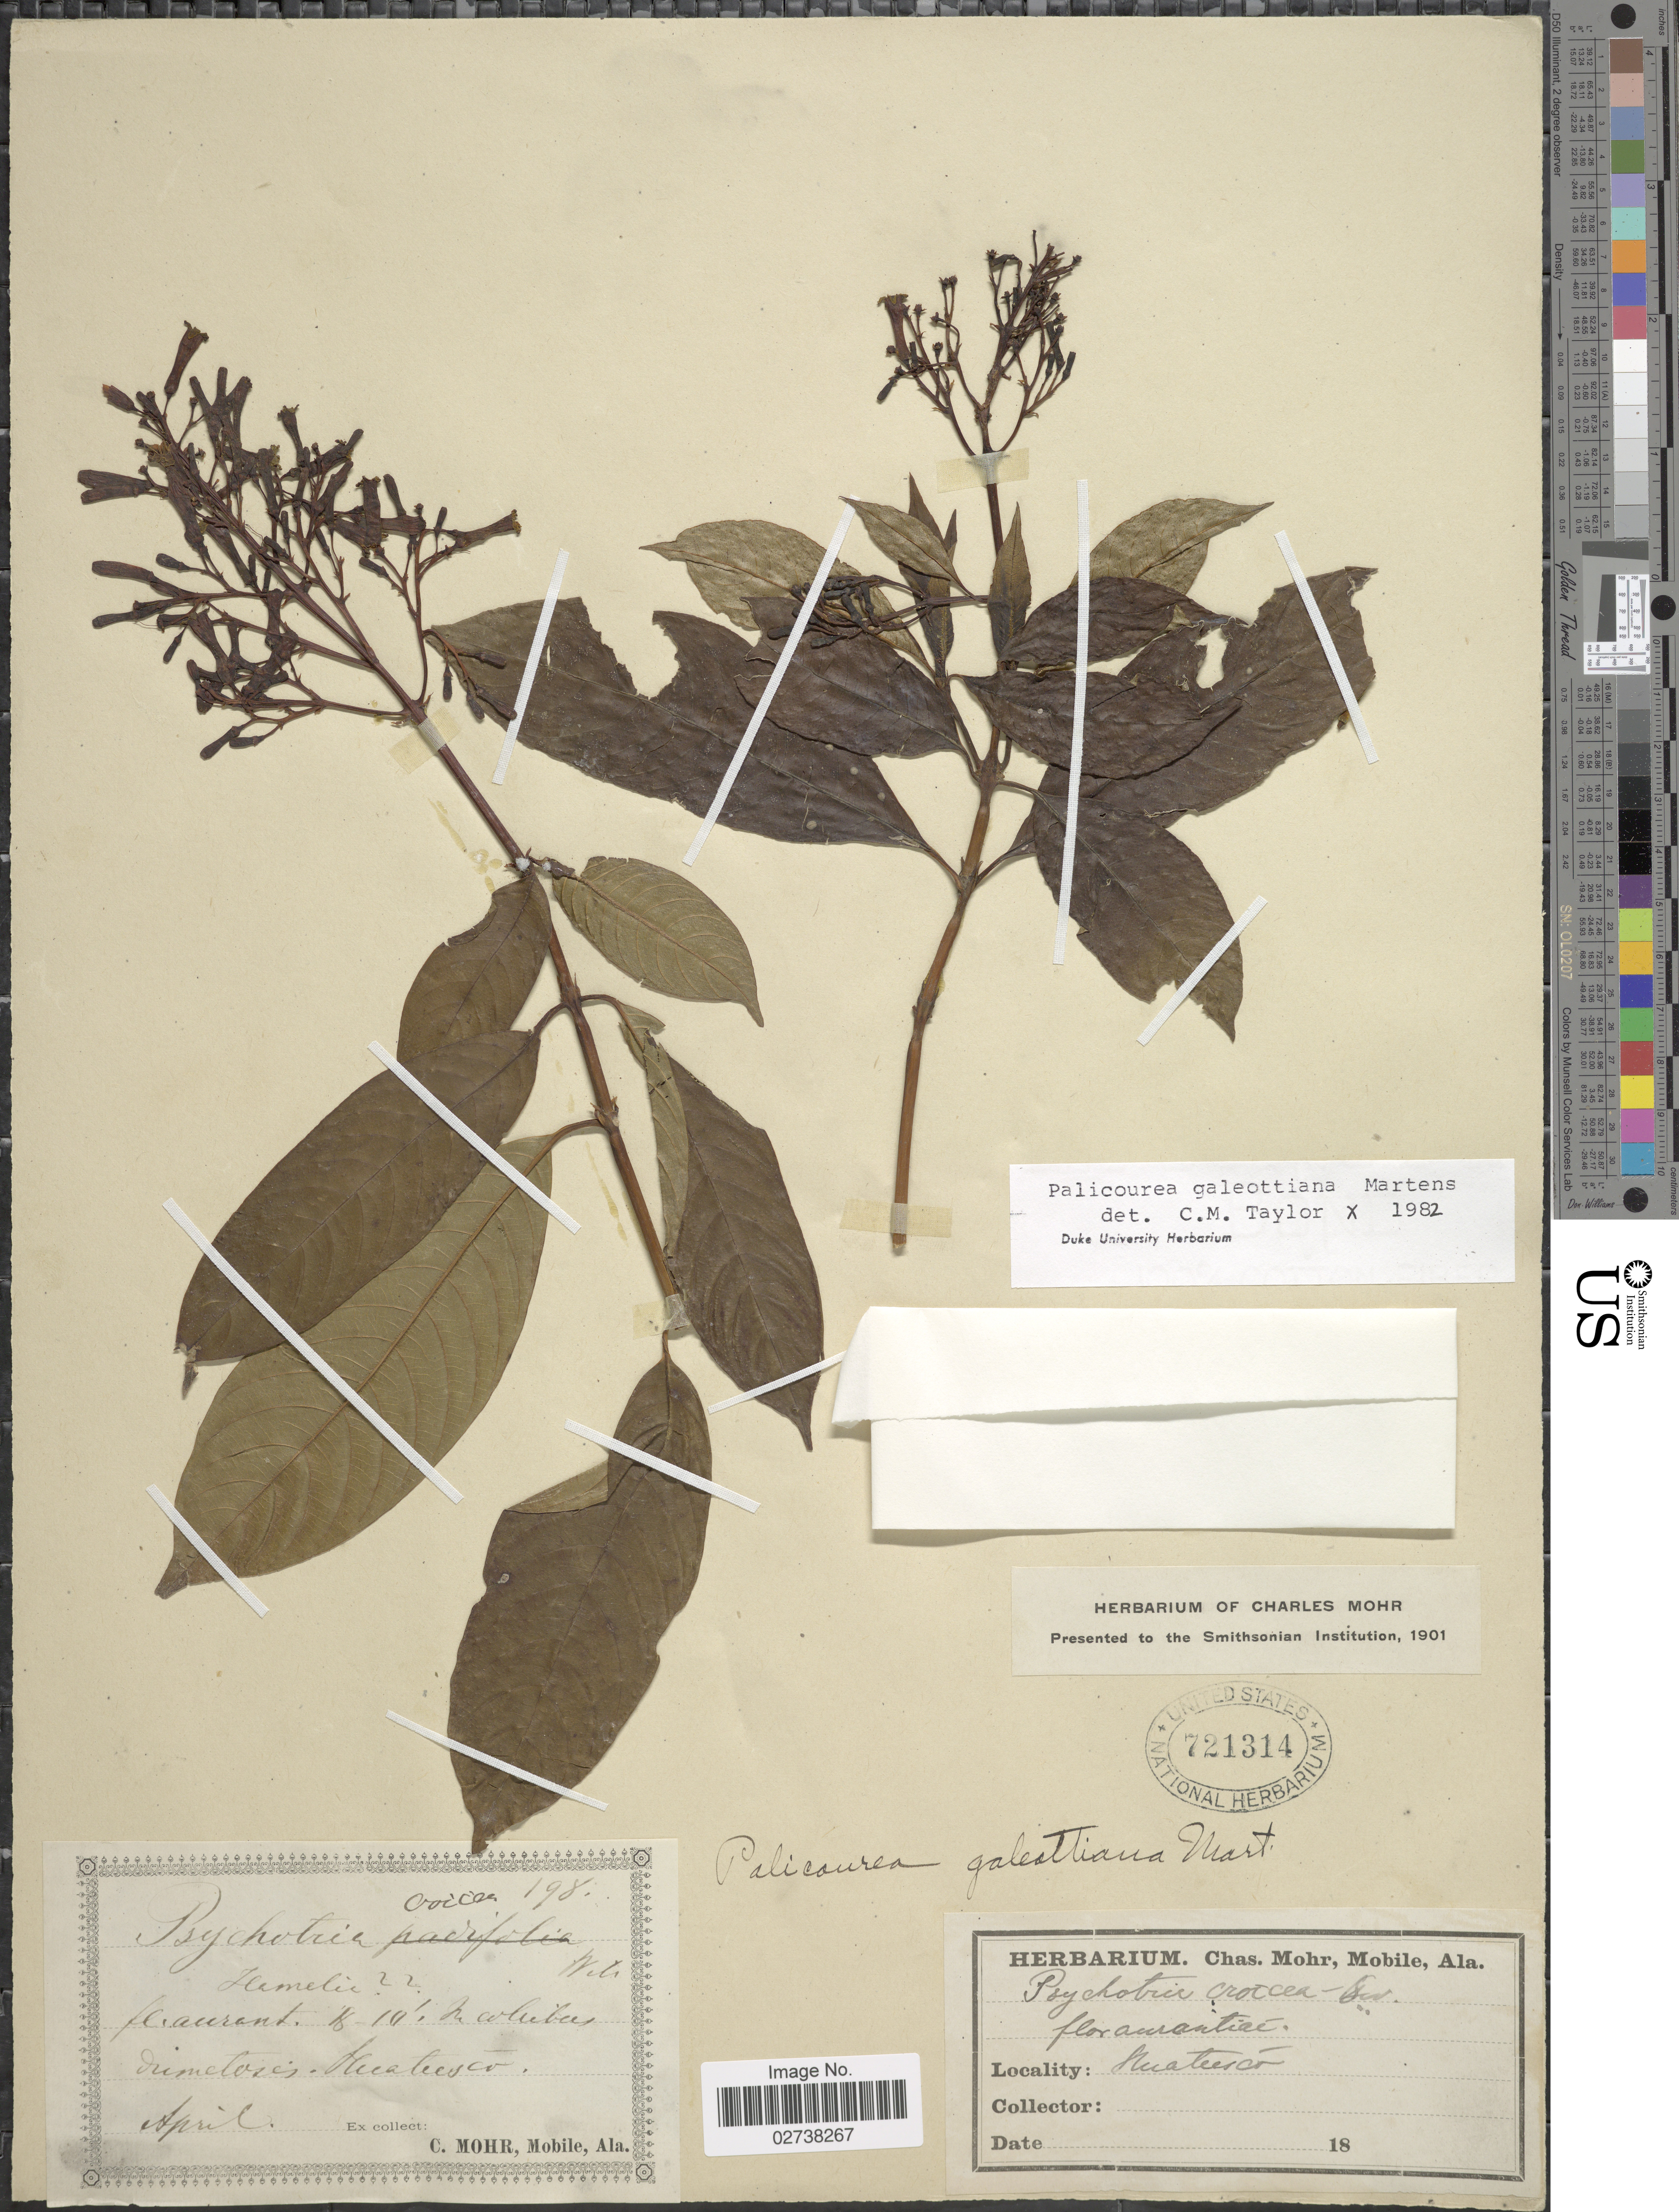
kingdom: Plantae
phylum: Tracheophyta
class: Magnoliopsida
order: Gentianales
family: Rubiaceae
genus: Palicourea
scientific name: Palicourea galeottiana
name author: M. Martens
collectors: C. T. Mohr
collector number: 198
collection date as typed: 18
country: Mexico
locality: Huatusco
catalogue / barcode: US 721314